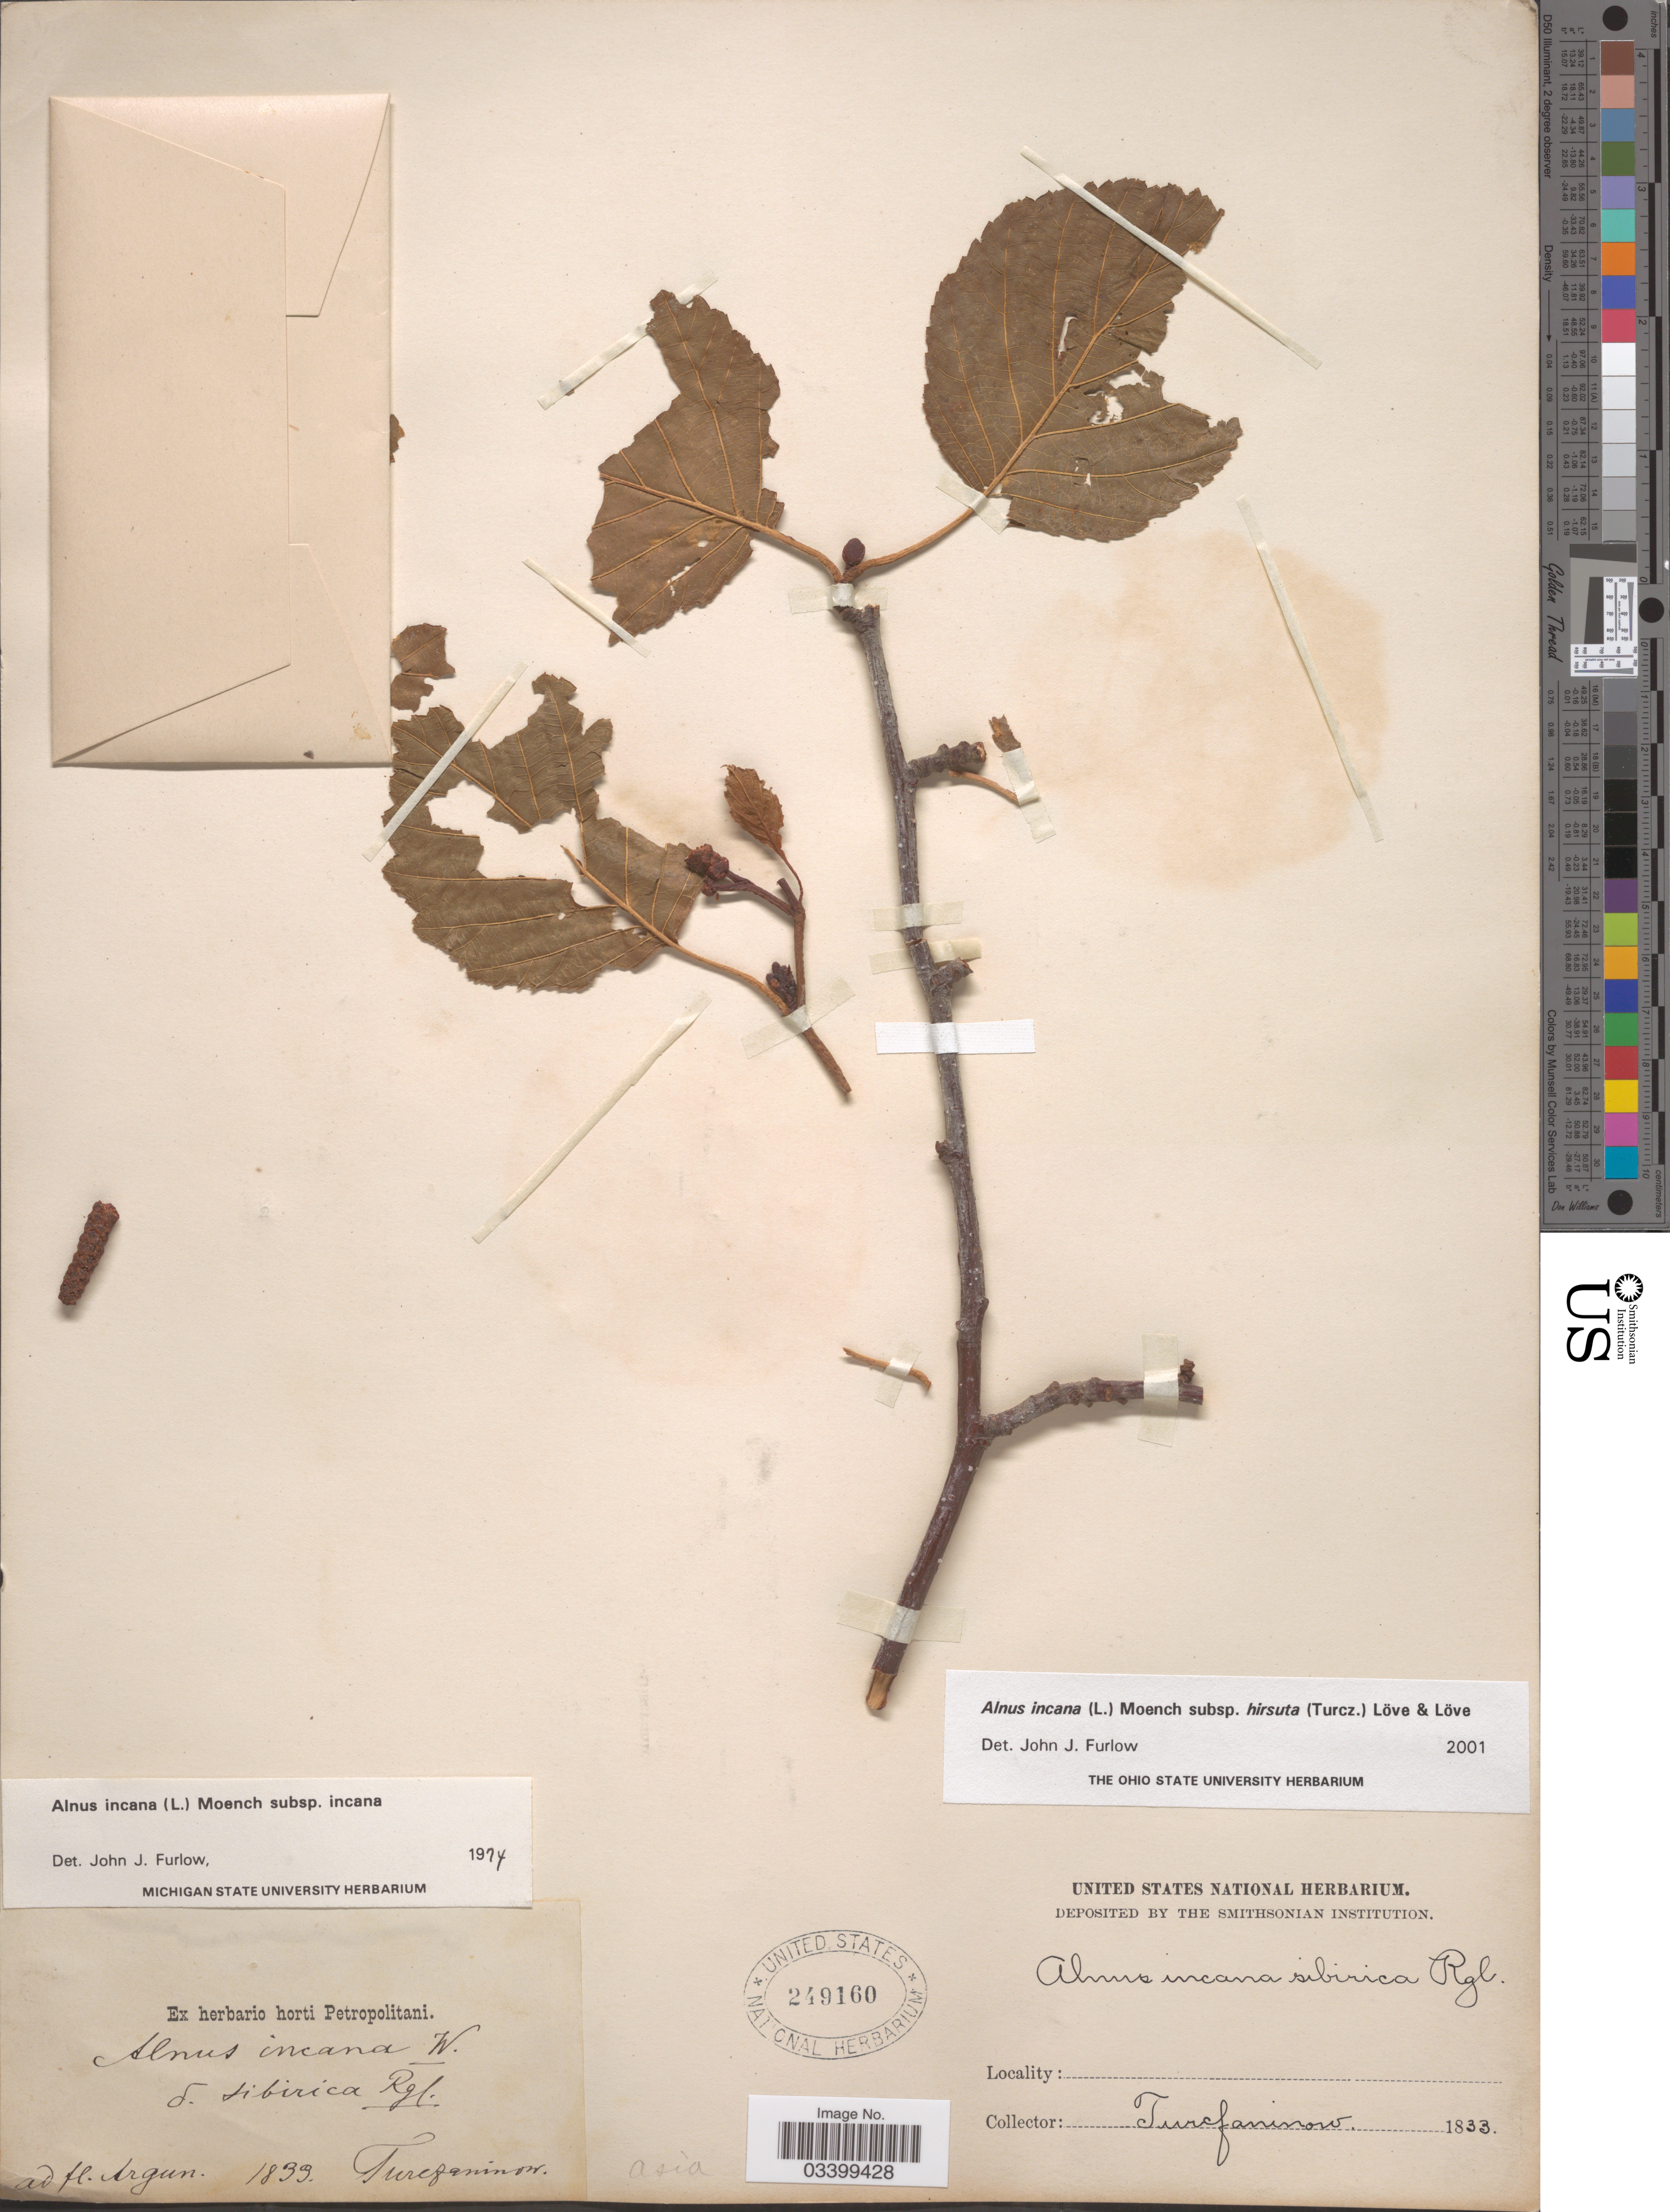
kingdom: Plantae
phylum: Tracheophyta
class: Magnoliopsida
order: Fagales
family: Betulaceae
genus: Alnus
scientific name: Alnus incana subsp. hirsuta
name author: (Spach) Á. Löve & D. Löve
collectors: Turczaninow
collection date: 1833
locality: Argun.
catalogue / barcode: US 249160